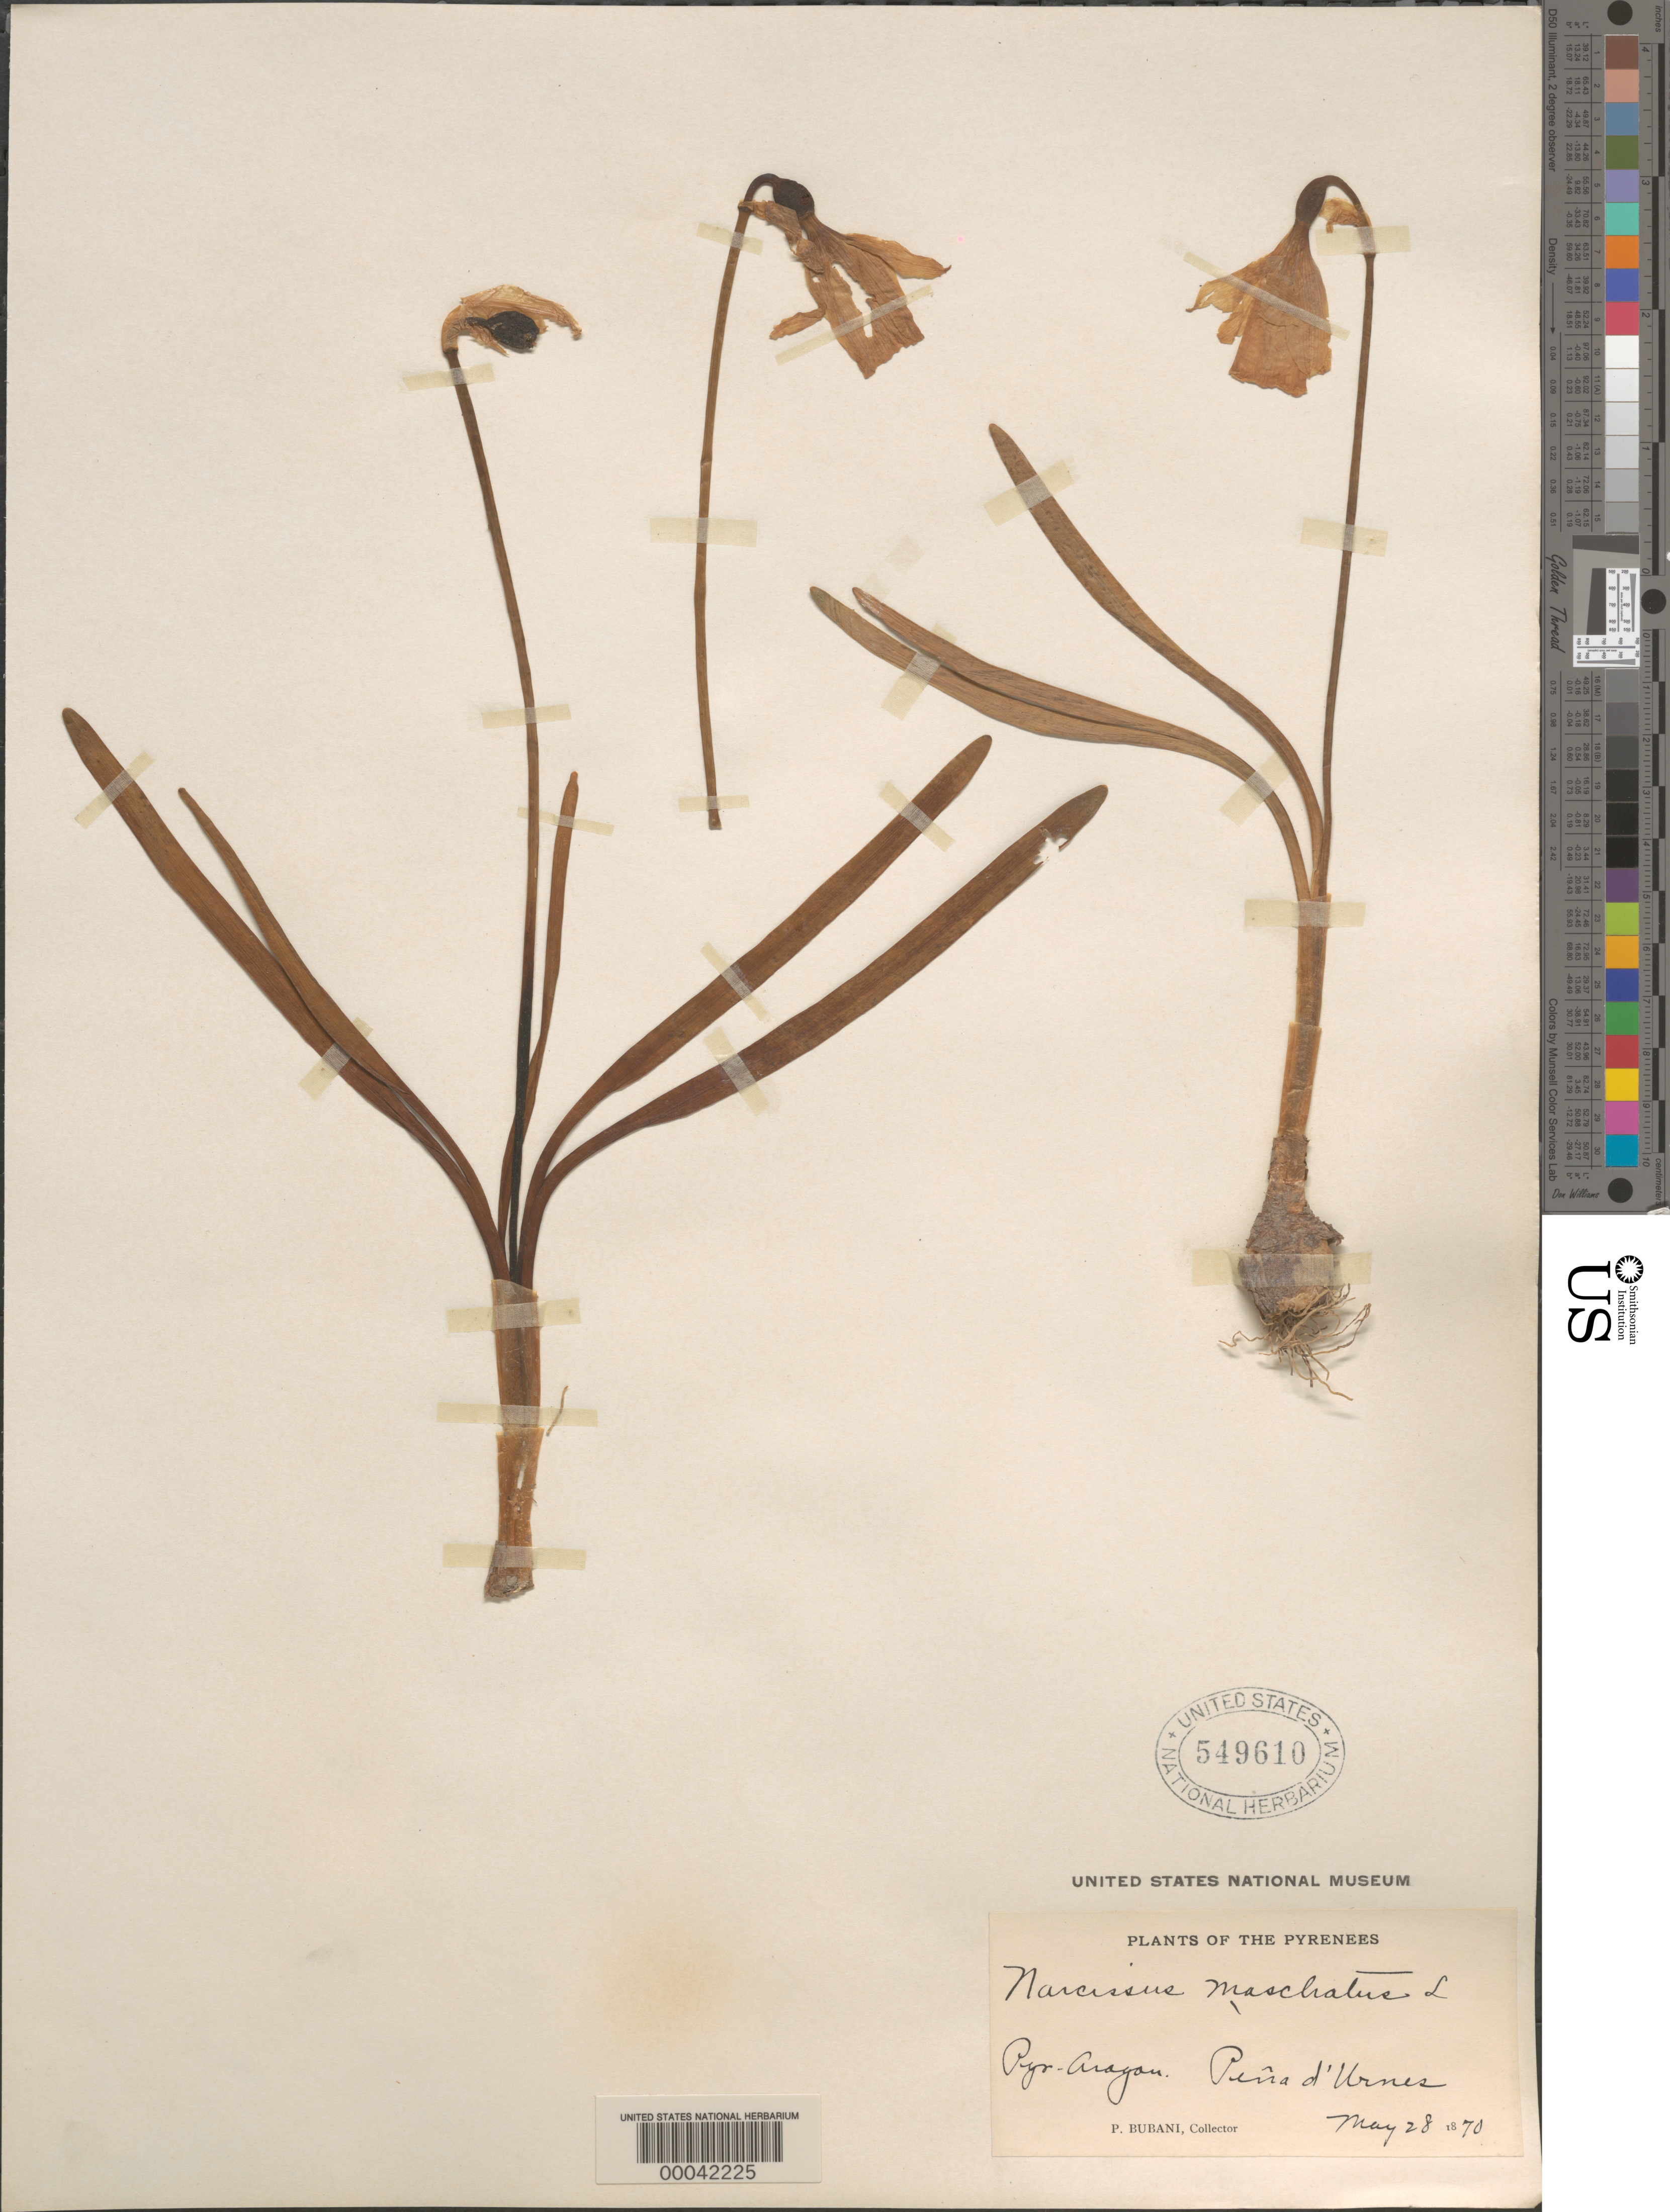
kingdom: Plantae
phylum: Tracheophyta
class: Liliopsida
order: Asparagales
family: Amaryllidaceae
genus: Narcissus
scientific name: Narcissus moschatus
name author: L.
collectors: P. Bubani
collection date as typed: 28 May 1870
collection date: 1870-05-28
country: Spain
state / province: Navarra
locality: Pyrennes, aragon, pena d'urnes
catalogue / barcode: US 549610